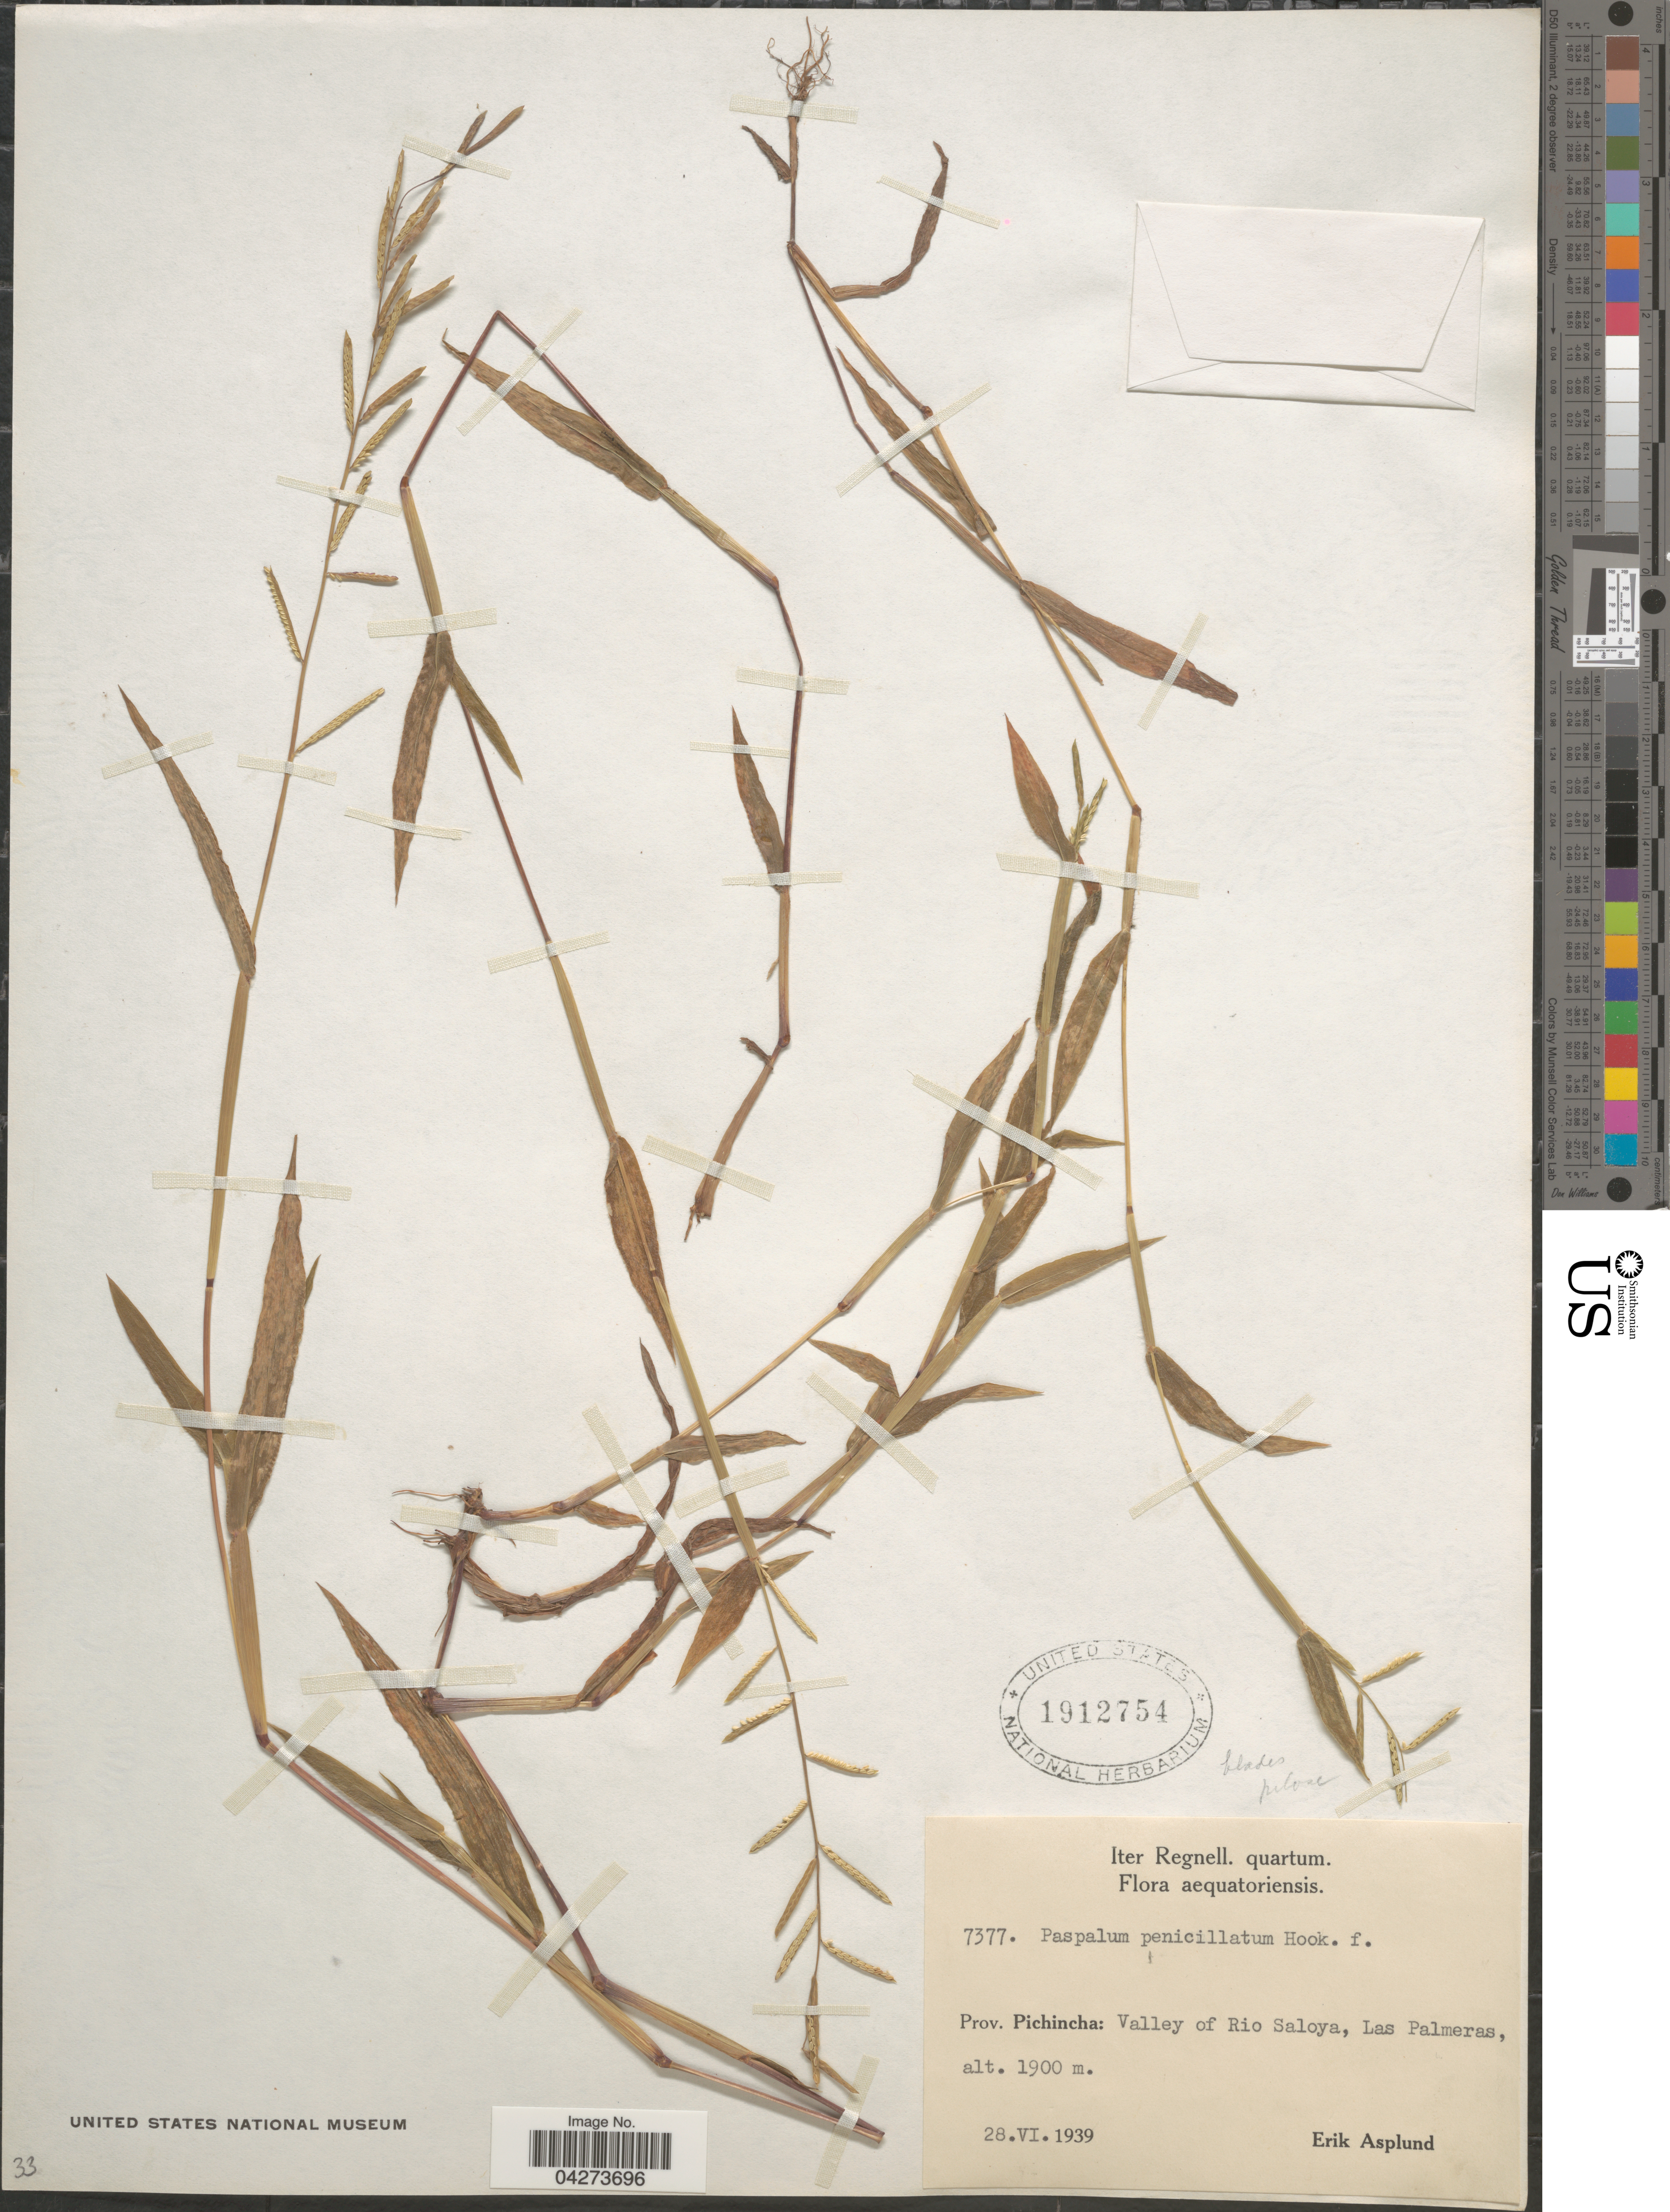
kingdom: Plantae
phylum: Tracheophyta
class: Liliopsida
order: Poales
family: Poaceae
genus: Paspalum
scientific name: Paspalum penicillatum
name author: Hook. f.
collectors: E. Asplund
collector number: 7377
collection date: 1939-06-28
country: Ecuador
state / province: Pichincha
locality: Iter Regnell. quartum. Prov. Pichincha: Valley of Rio Saloya, Las Palmeras.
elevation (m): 1900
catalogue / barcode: US 1912754